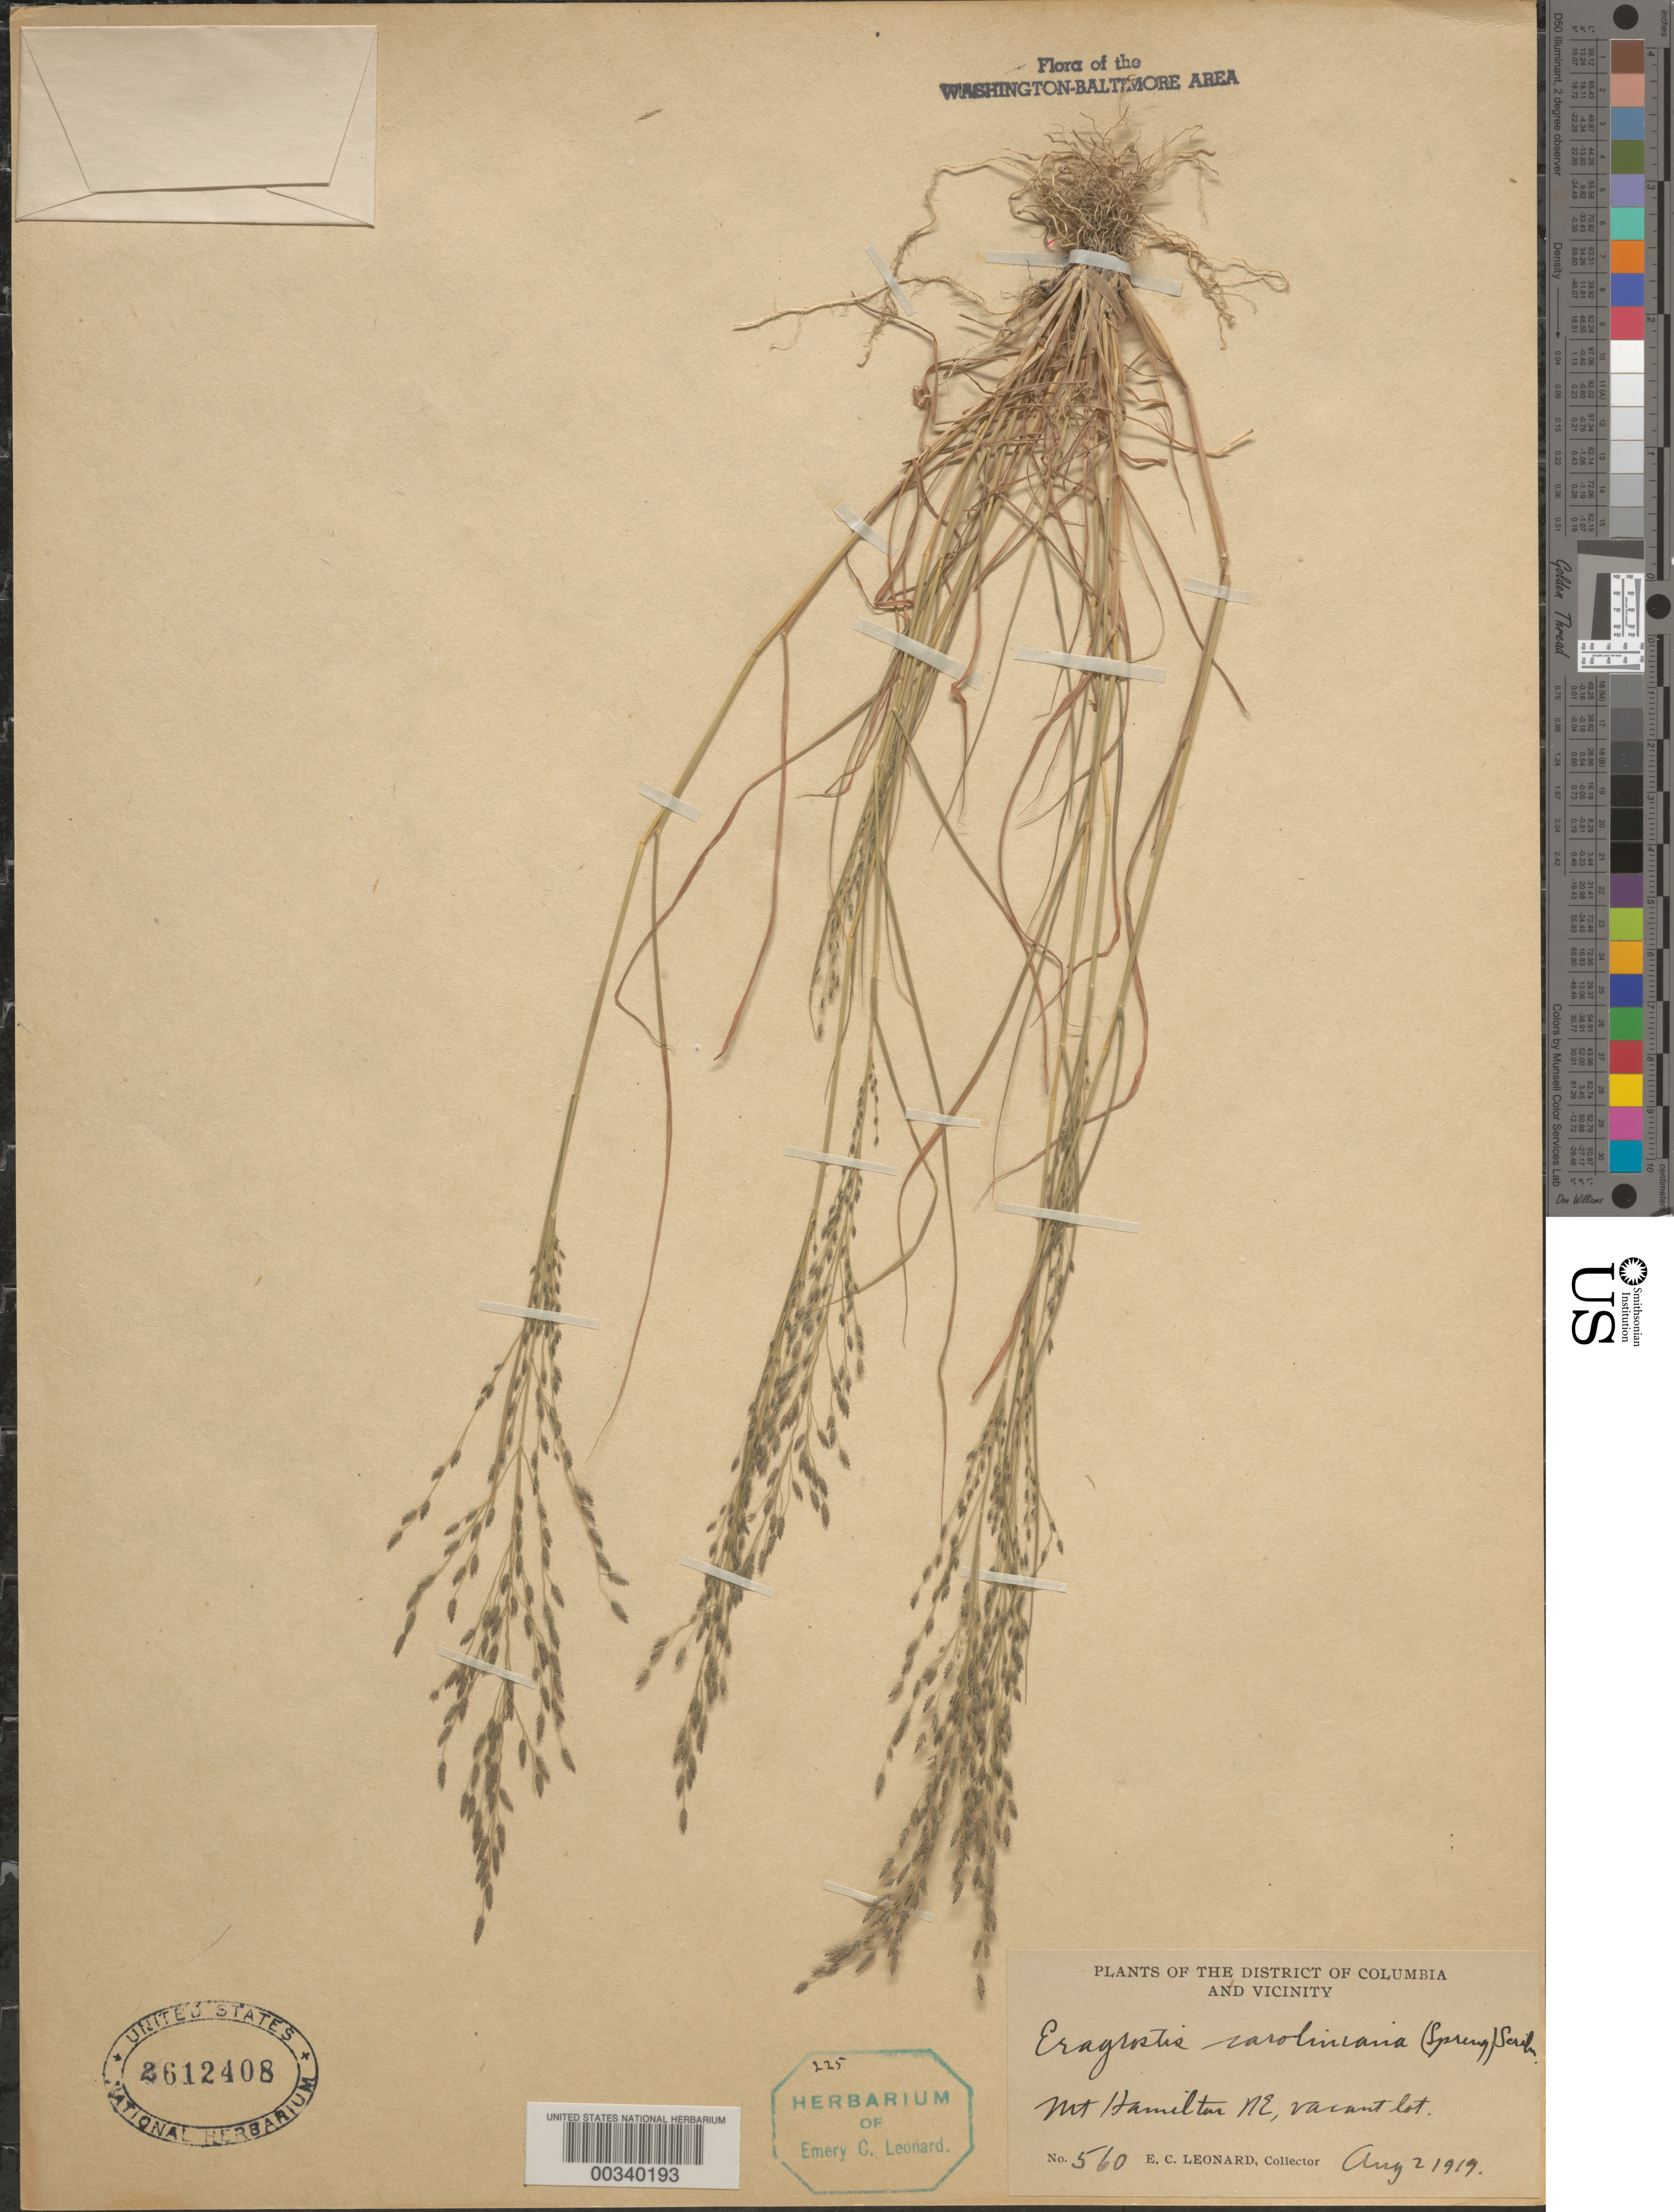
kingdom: Plantae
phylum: Tracheophyta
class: Liliopsida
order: Poales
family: Poaceae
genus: Eragrostis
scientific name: Eragrostis pectinacea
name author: (Michx.) Nees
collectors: E. C. Leonard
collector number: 560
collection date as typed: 02 Aug 1919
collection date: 1919-08-02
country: United States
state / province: District of Columbia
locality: Northeast of Mount Hamilton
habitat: Vacant lot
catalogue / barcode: US 2612408